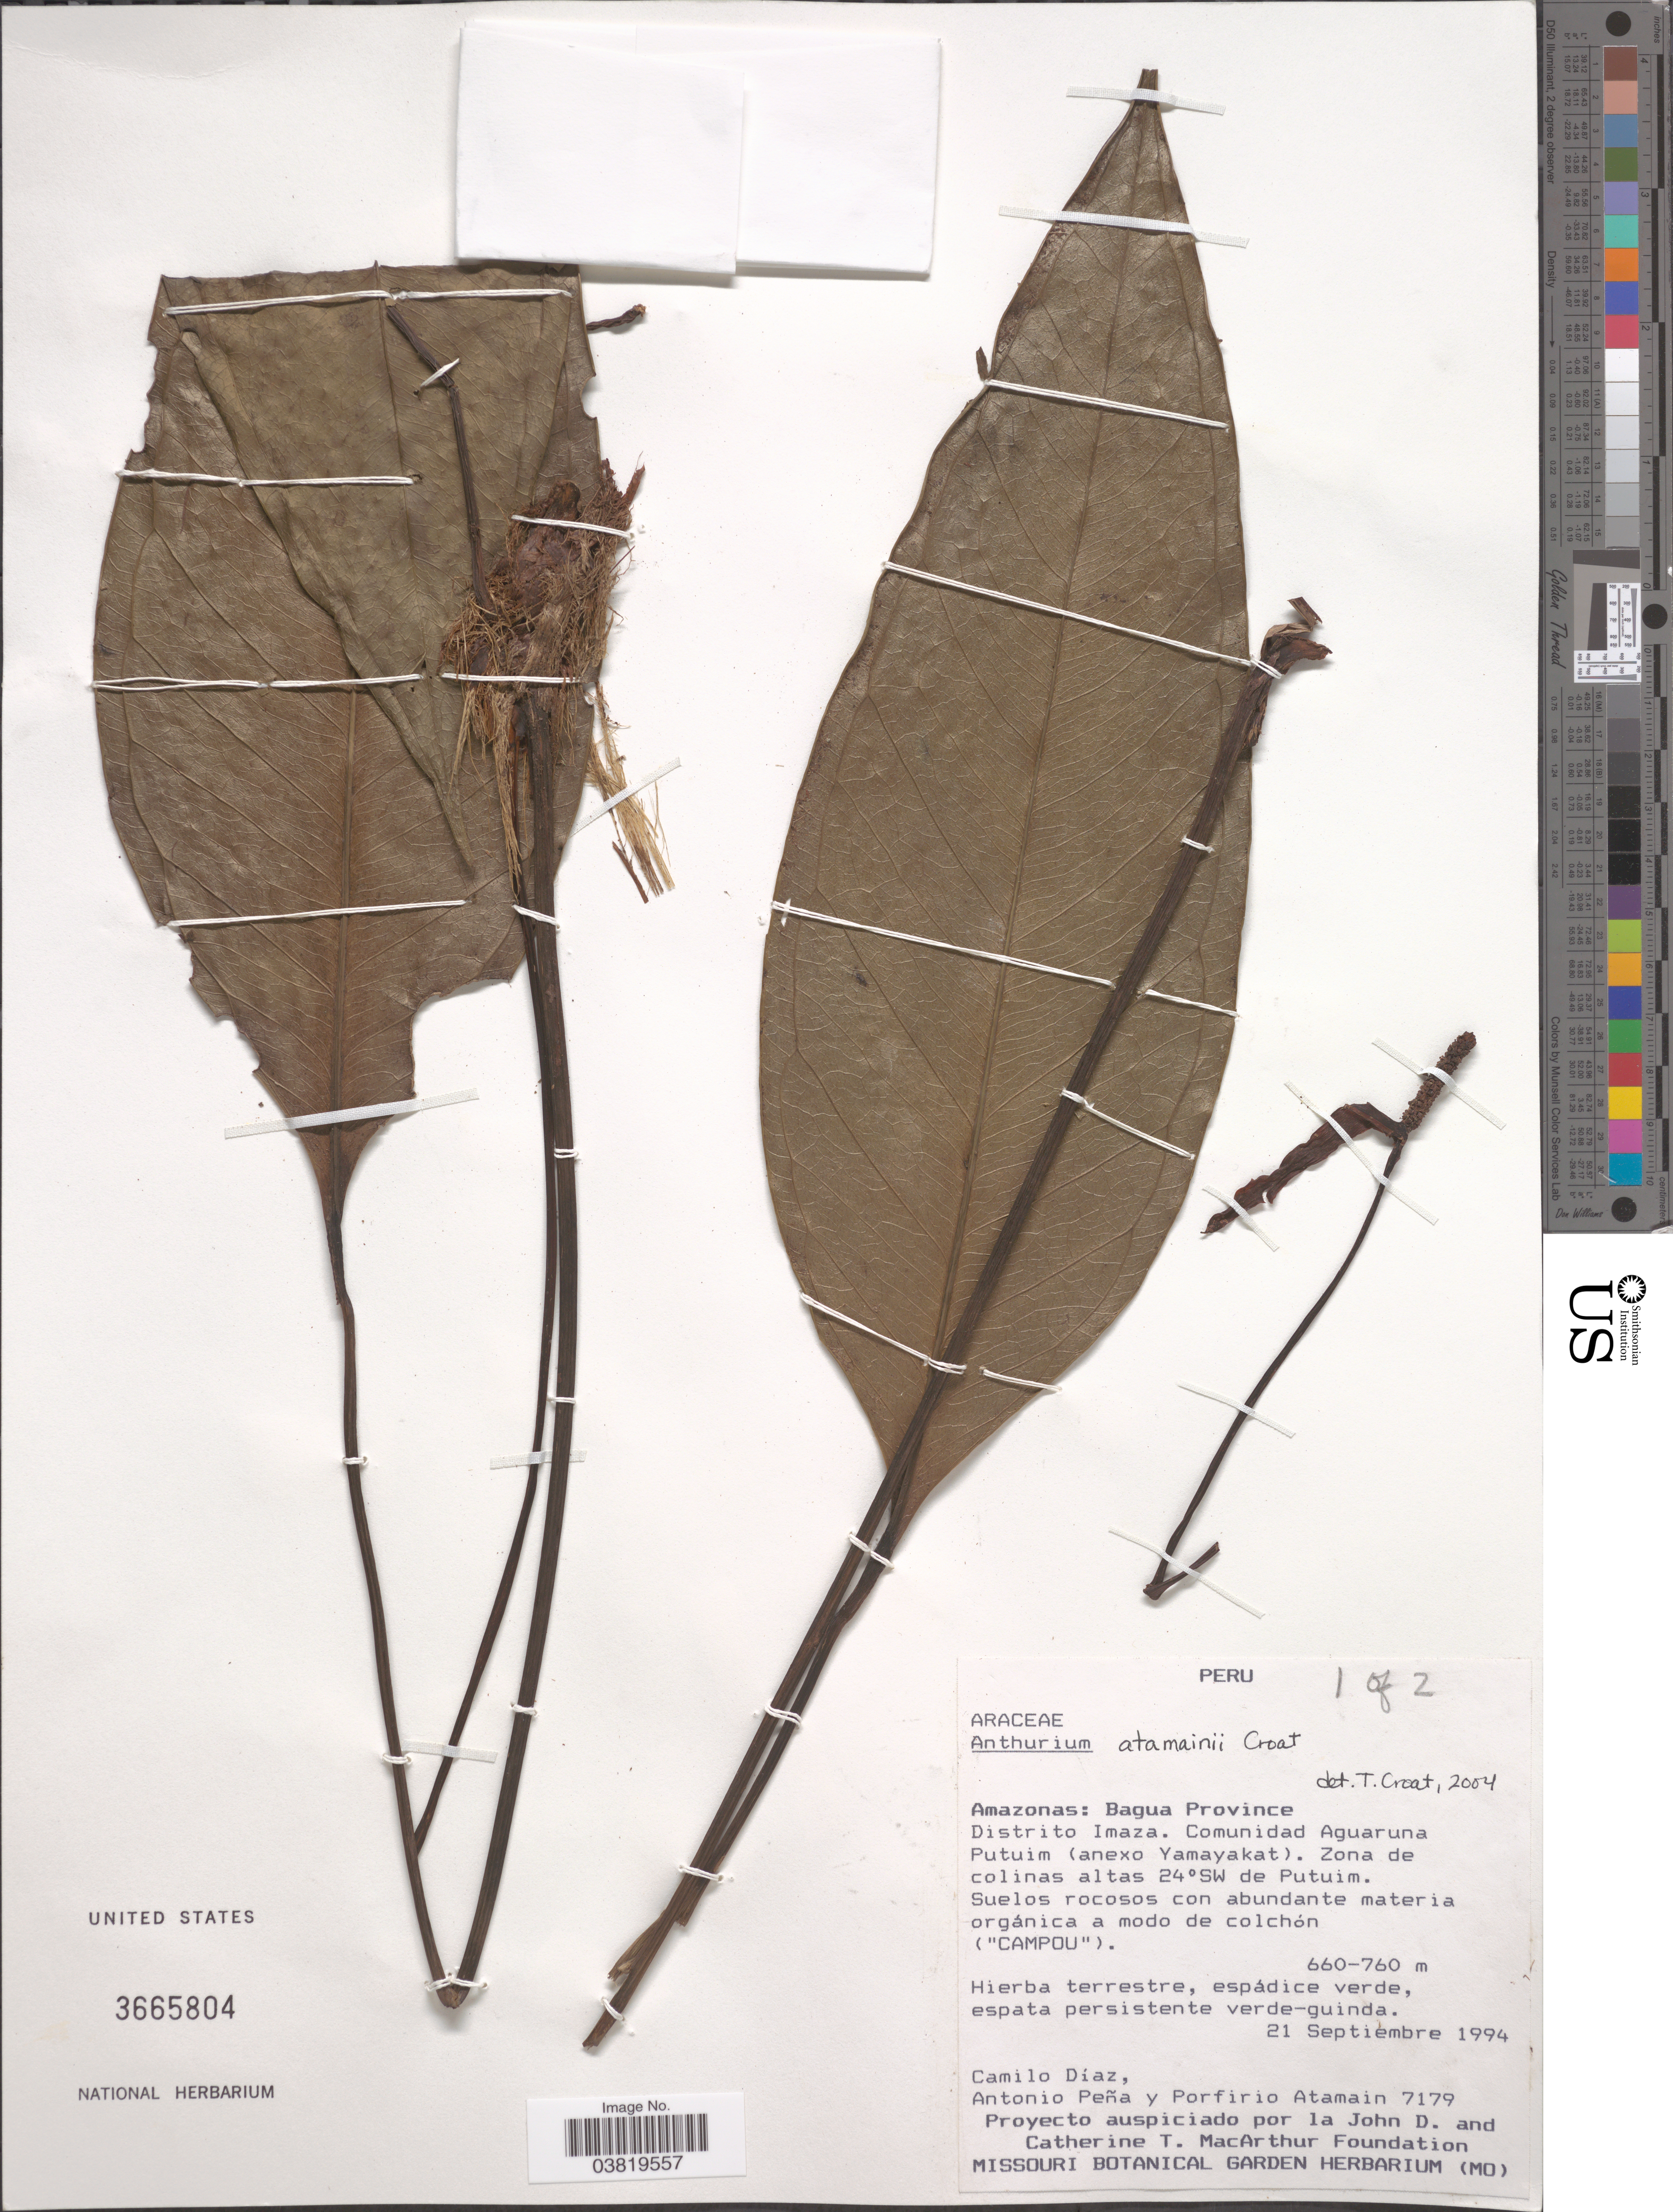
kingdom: Plantae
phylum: Tracheophyta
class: Liliopsida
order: Alismatales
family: Araceae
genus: Anthurium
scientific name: Anthurium atamainii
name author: Croat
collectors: C. Díaz, A. Pena & P. Atamain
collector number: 7179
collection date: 1994-09-21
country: Peru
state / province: Amazonas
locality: Bagua Province. Distrito Imaza. Comunidad Aguaruna Putuim (anexo Yamayakat). Zona de colinas altas 24° SW de Putuim.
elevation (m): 660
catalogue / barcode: US 3665804